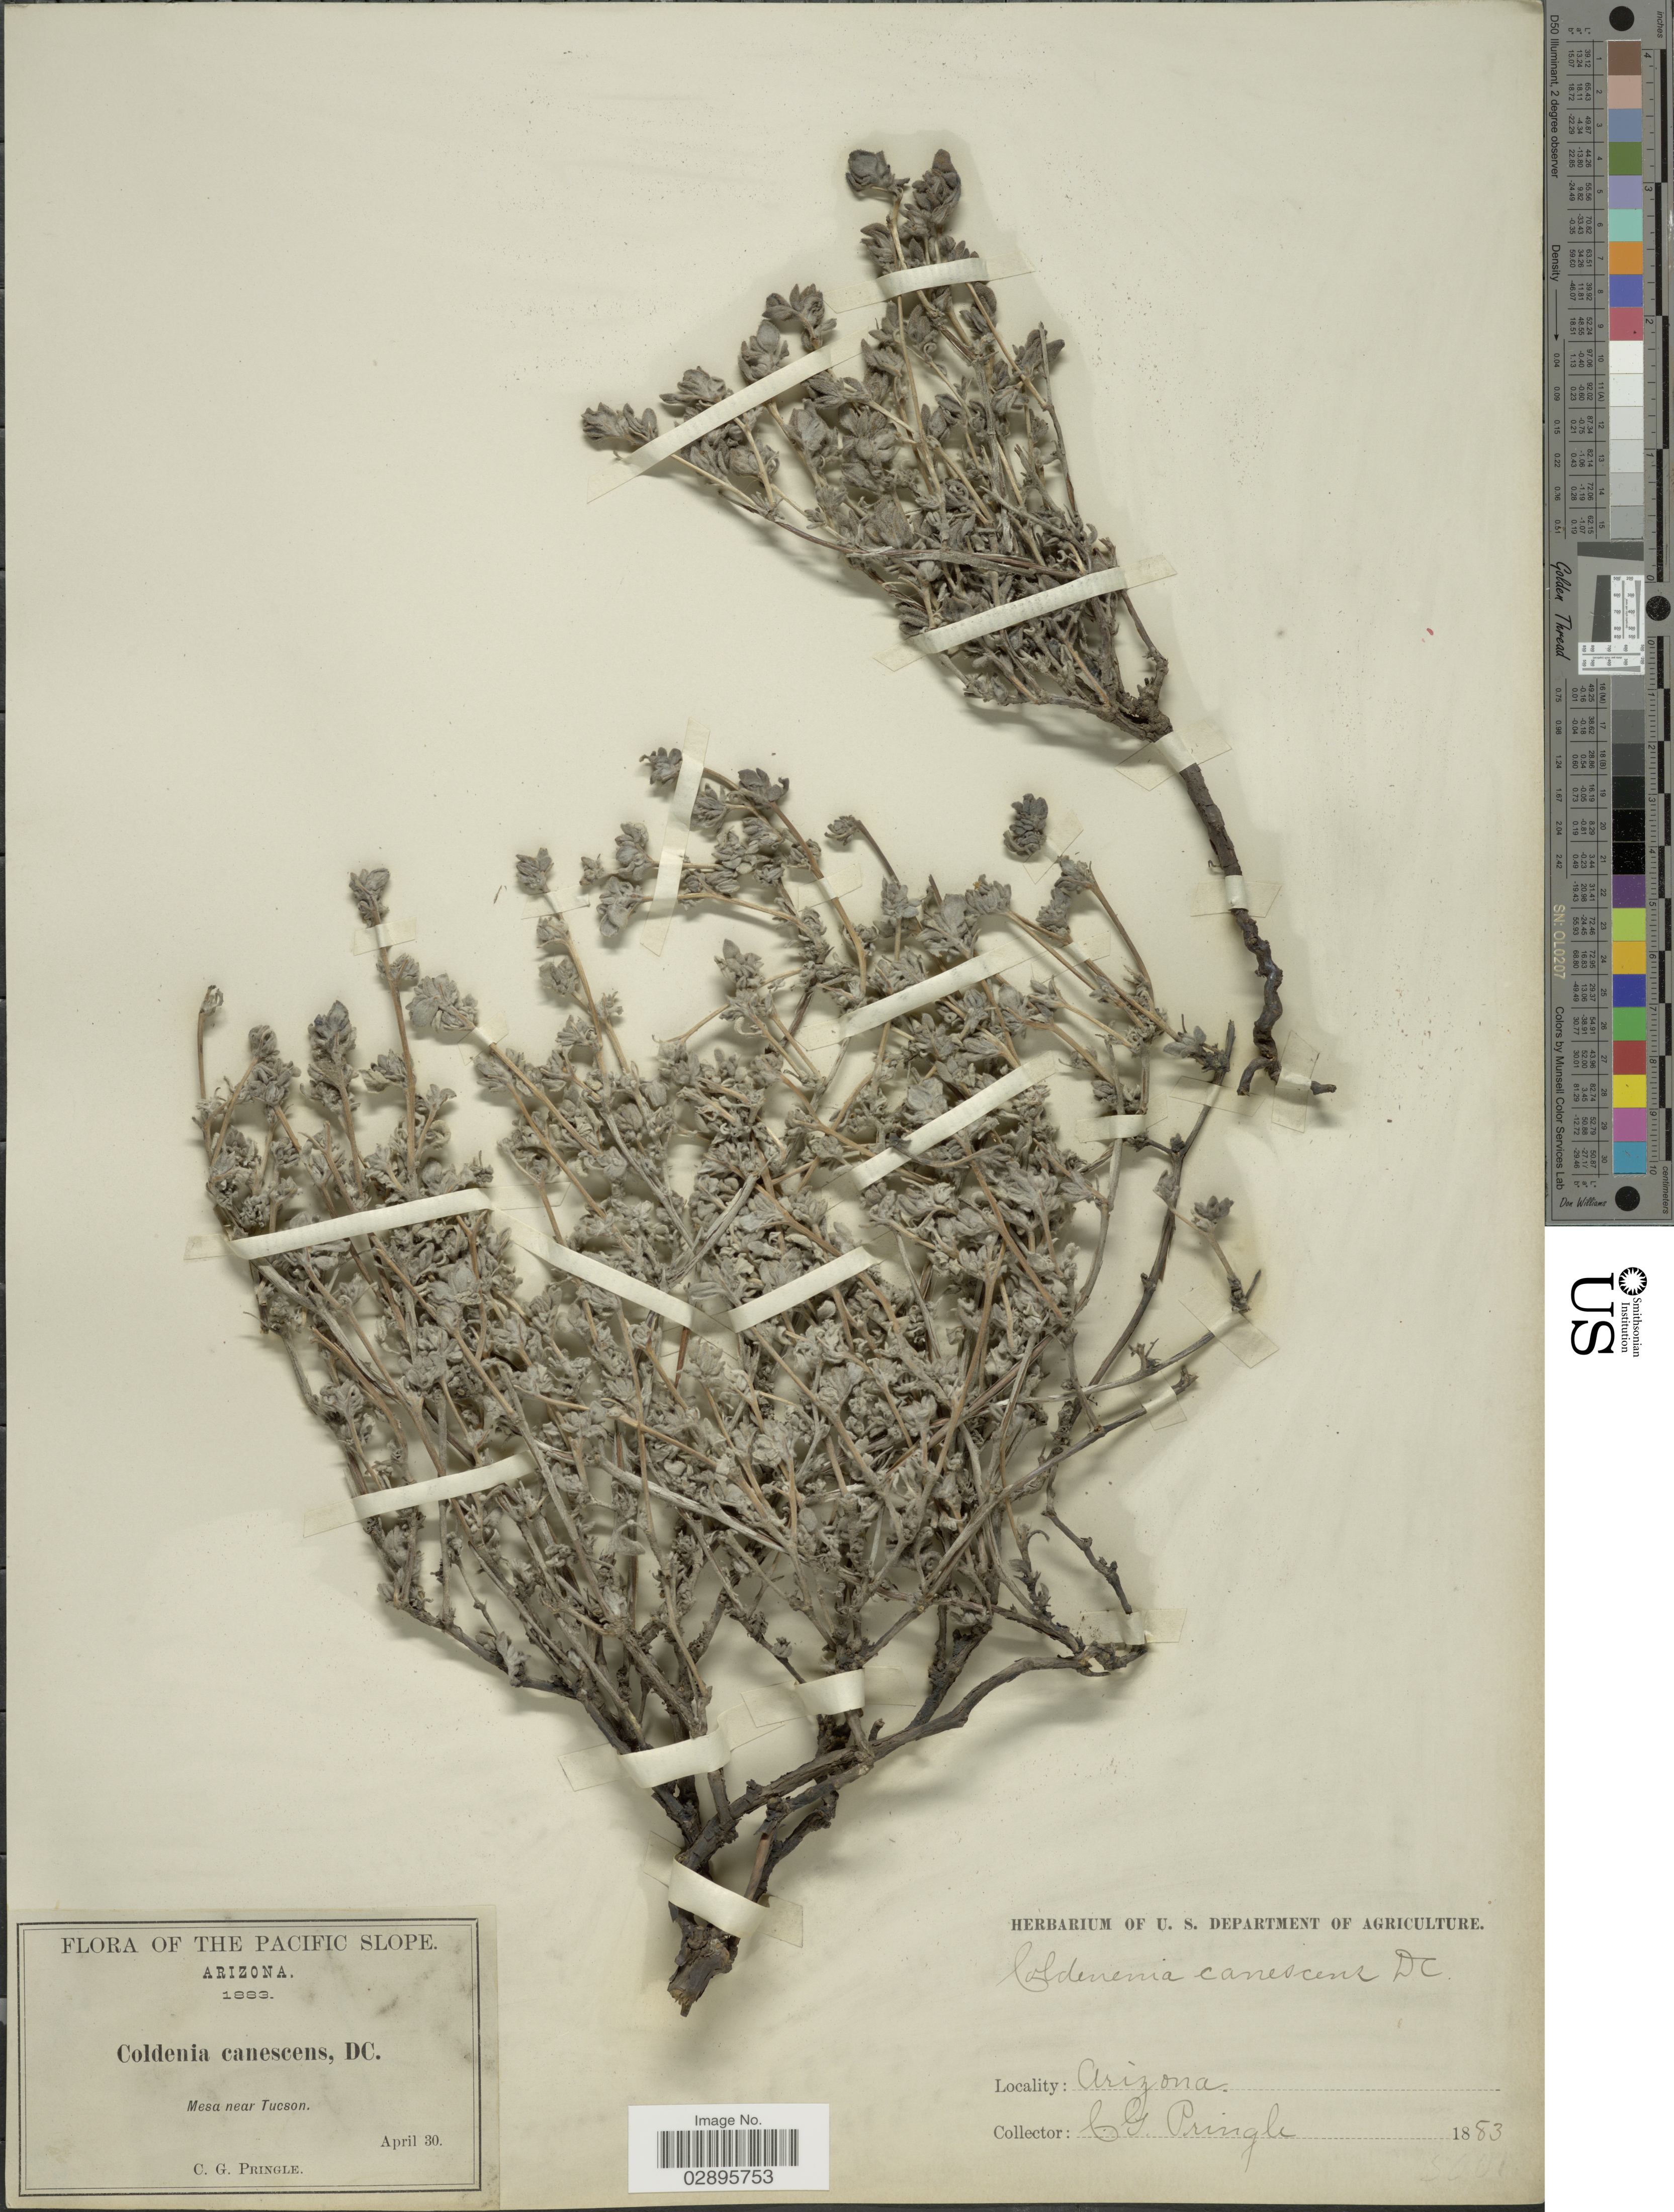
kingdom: Plantae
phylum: Tracheophyta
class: Magnoliopsida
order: Boraginales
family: Ehretiaceae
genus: Tiquilia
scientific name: Tiquilia canescens var. canescens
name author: (DC.) A.T. Richardson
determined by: Strong, Mark T., (BOT), Smithsonian Institution - National Museum of Natural History (UNITED STATES)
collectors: C. G. Pringle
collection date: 1883-04-30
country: United States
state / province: Arizona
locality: The Pacific Slope. Mesa near Tucson.